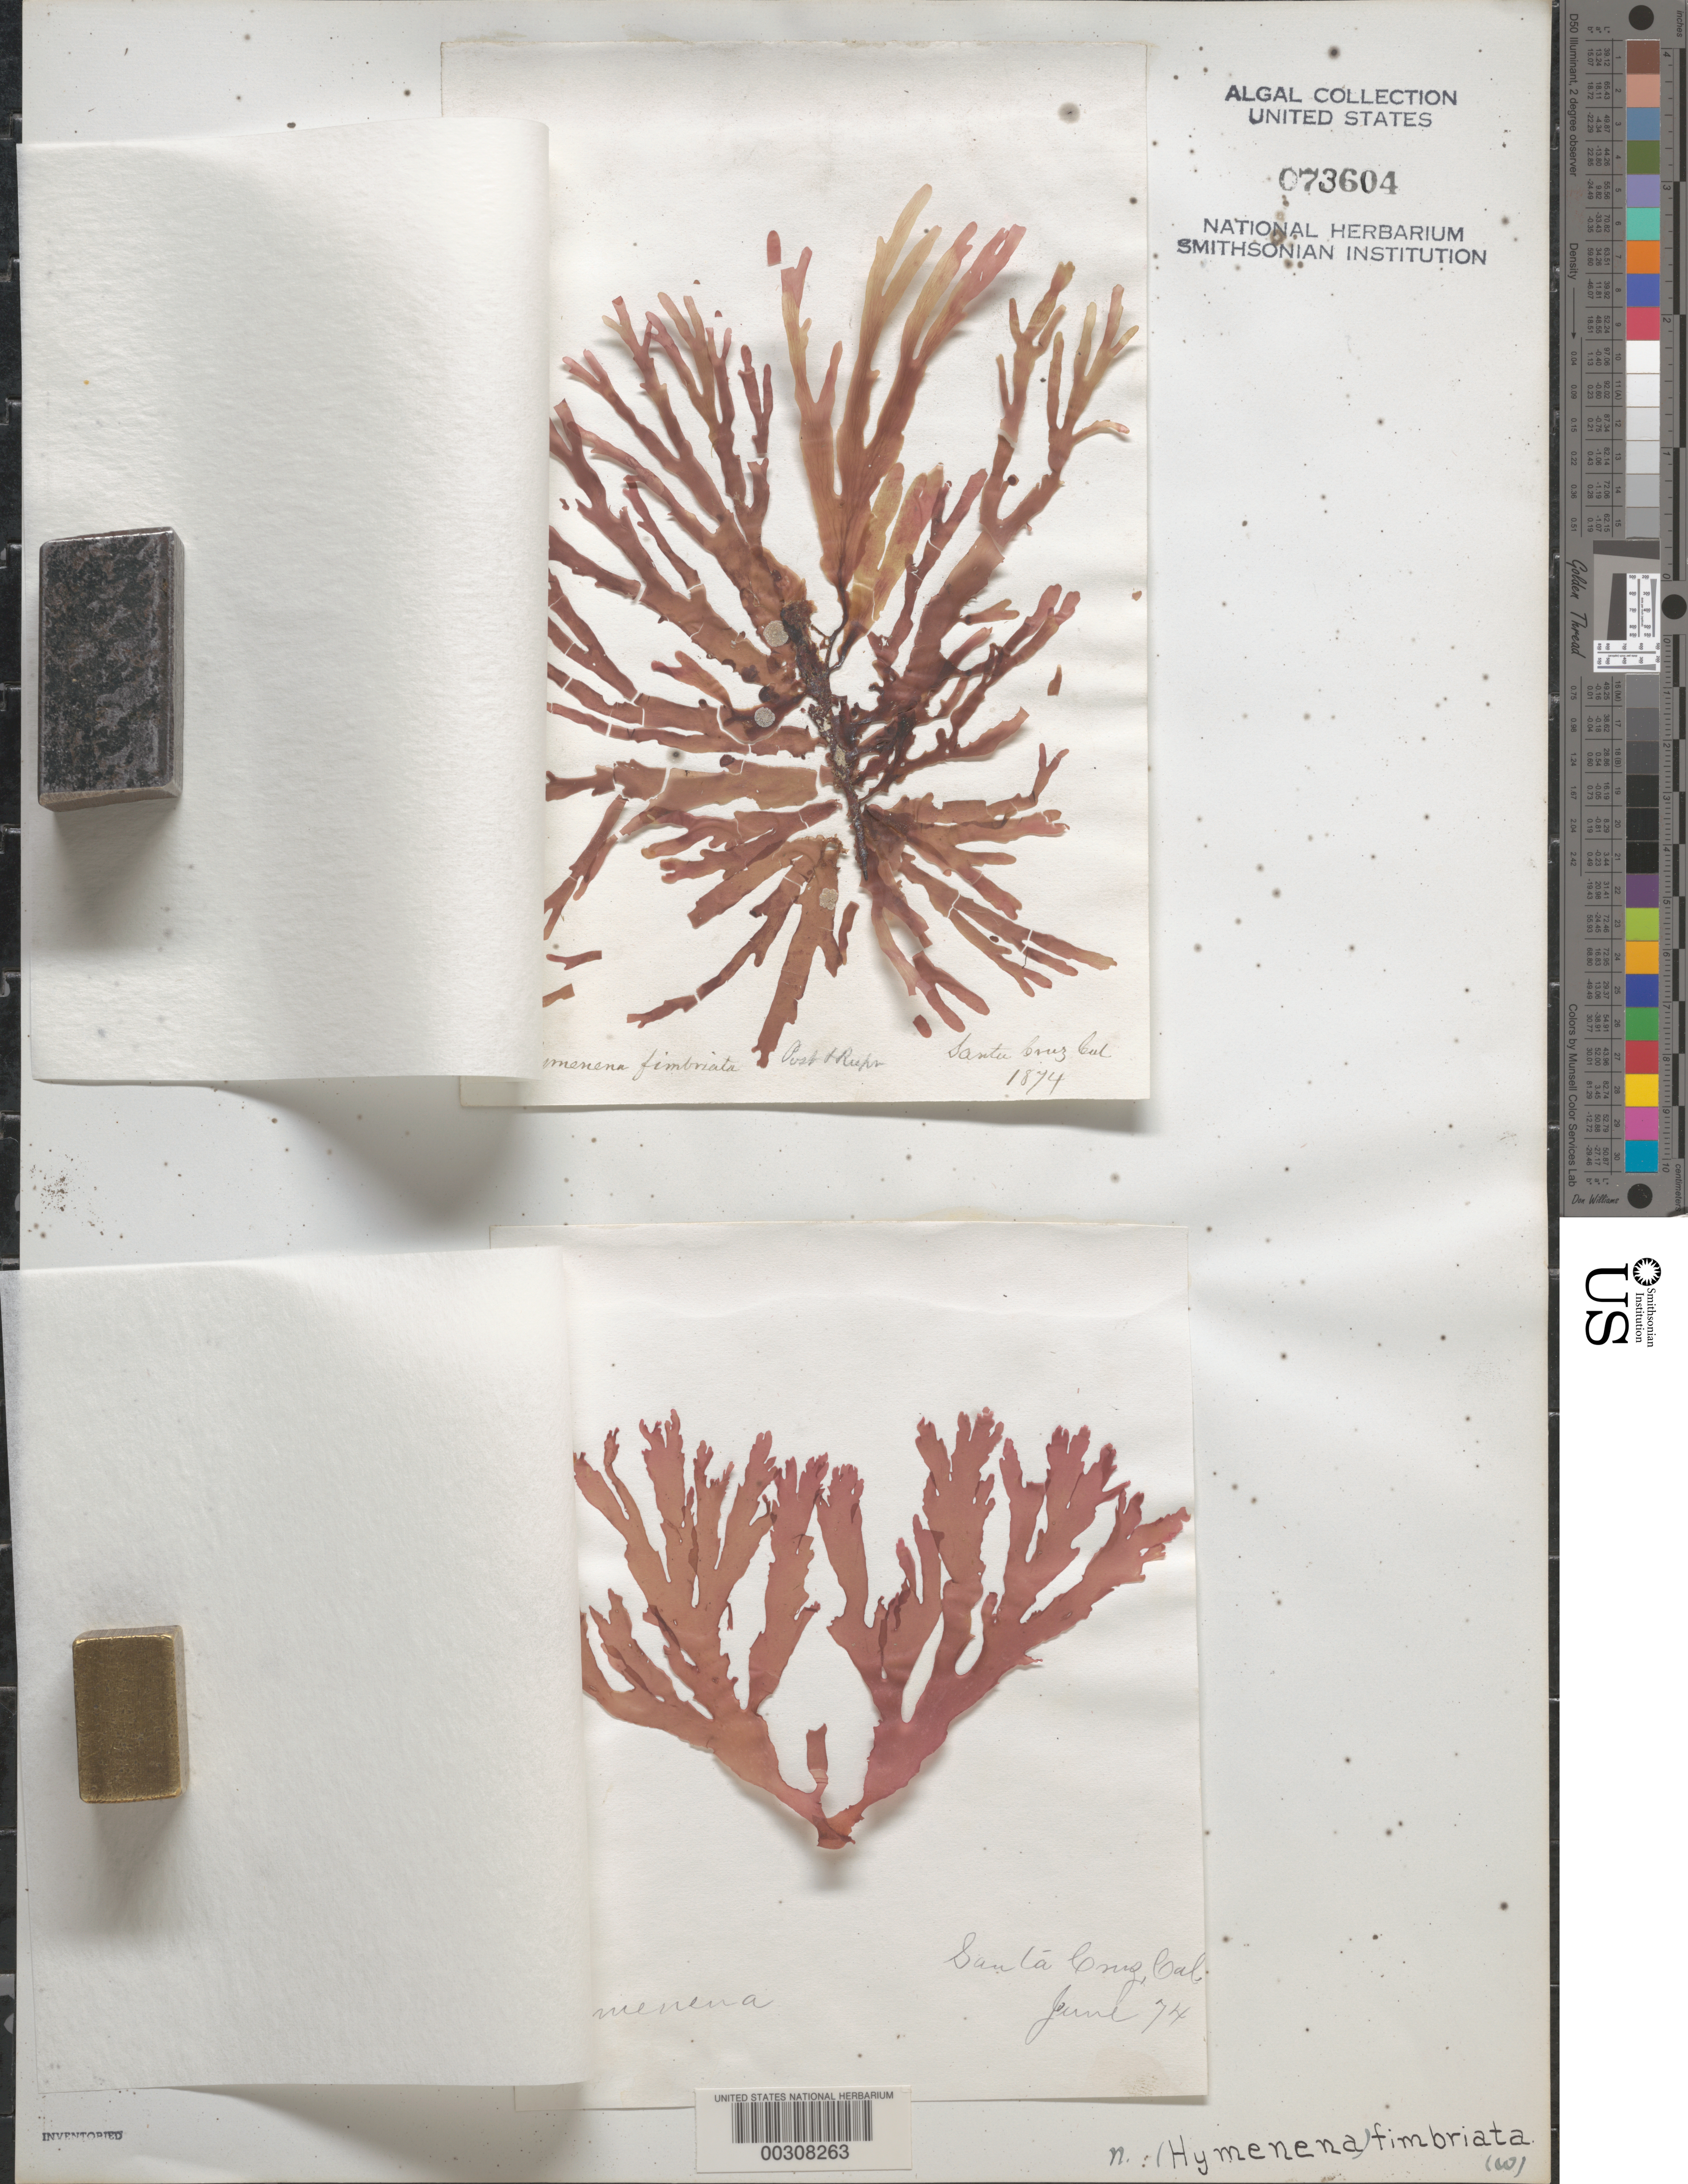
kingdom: Plantae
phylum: Rhodophyta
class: Florideophyceae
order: Ceramiales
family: Delesseriaceae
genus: Cryptopleura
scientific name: Cryptopleura ramosa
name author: (Huds.) L.M. Newton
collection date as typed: Jun 1974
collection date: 1974-06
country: United States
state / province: California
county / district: Santa Cruz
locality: Santa Cruz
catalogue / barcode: US 73604